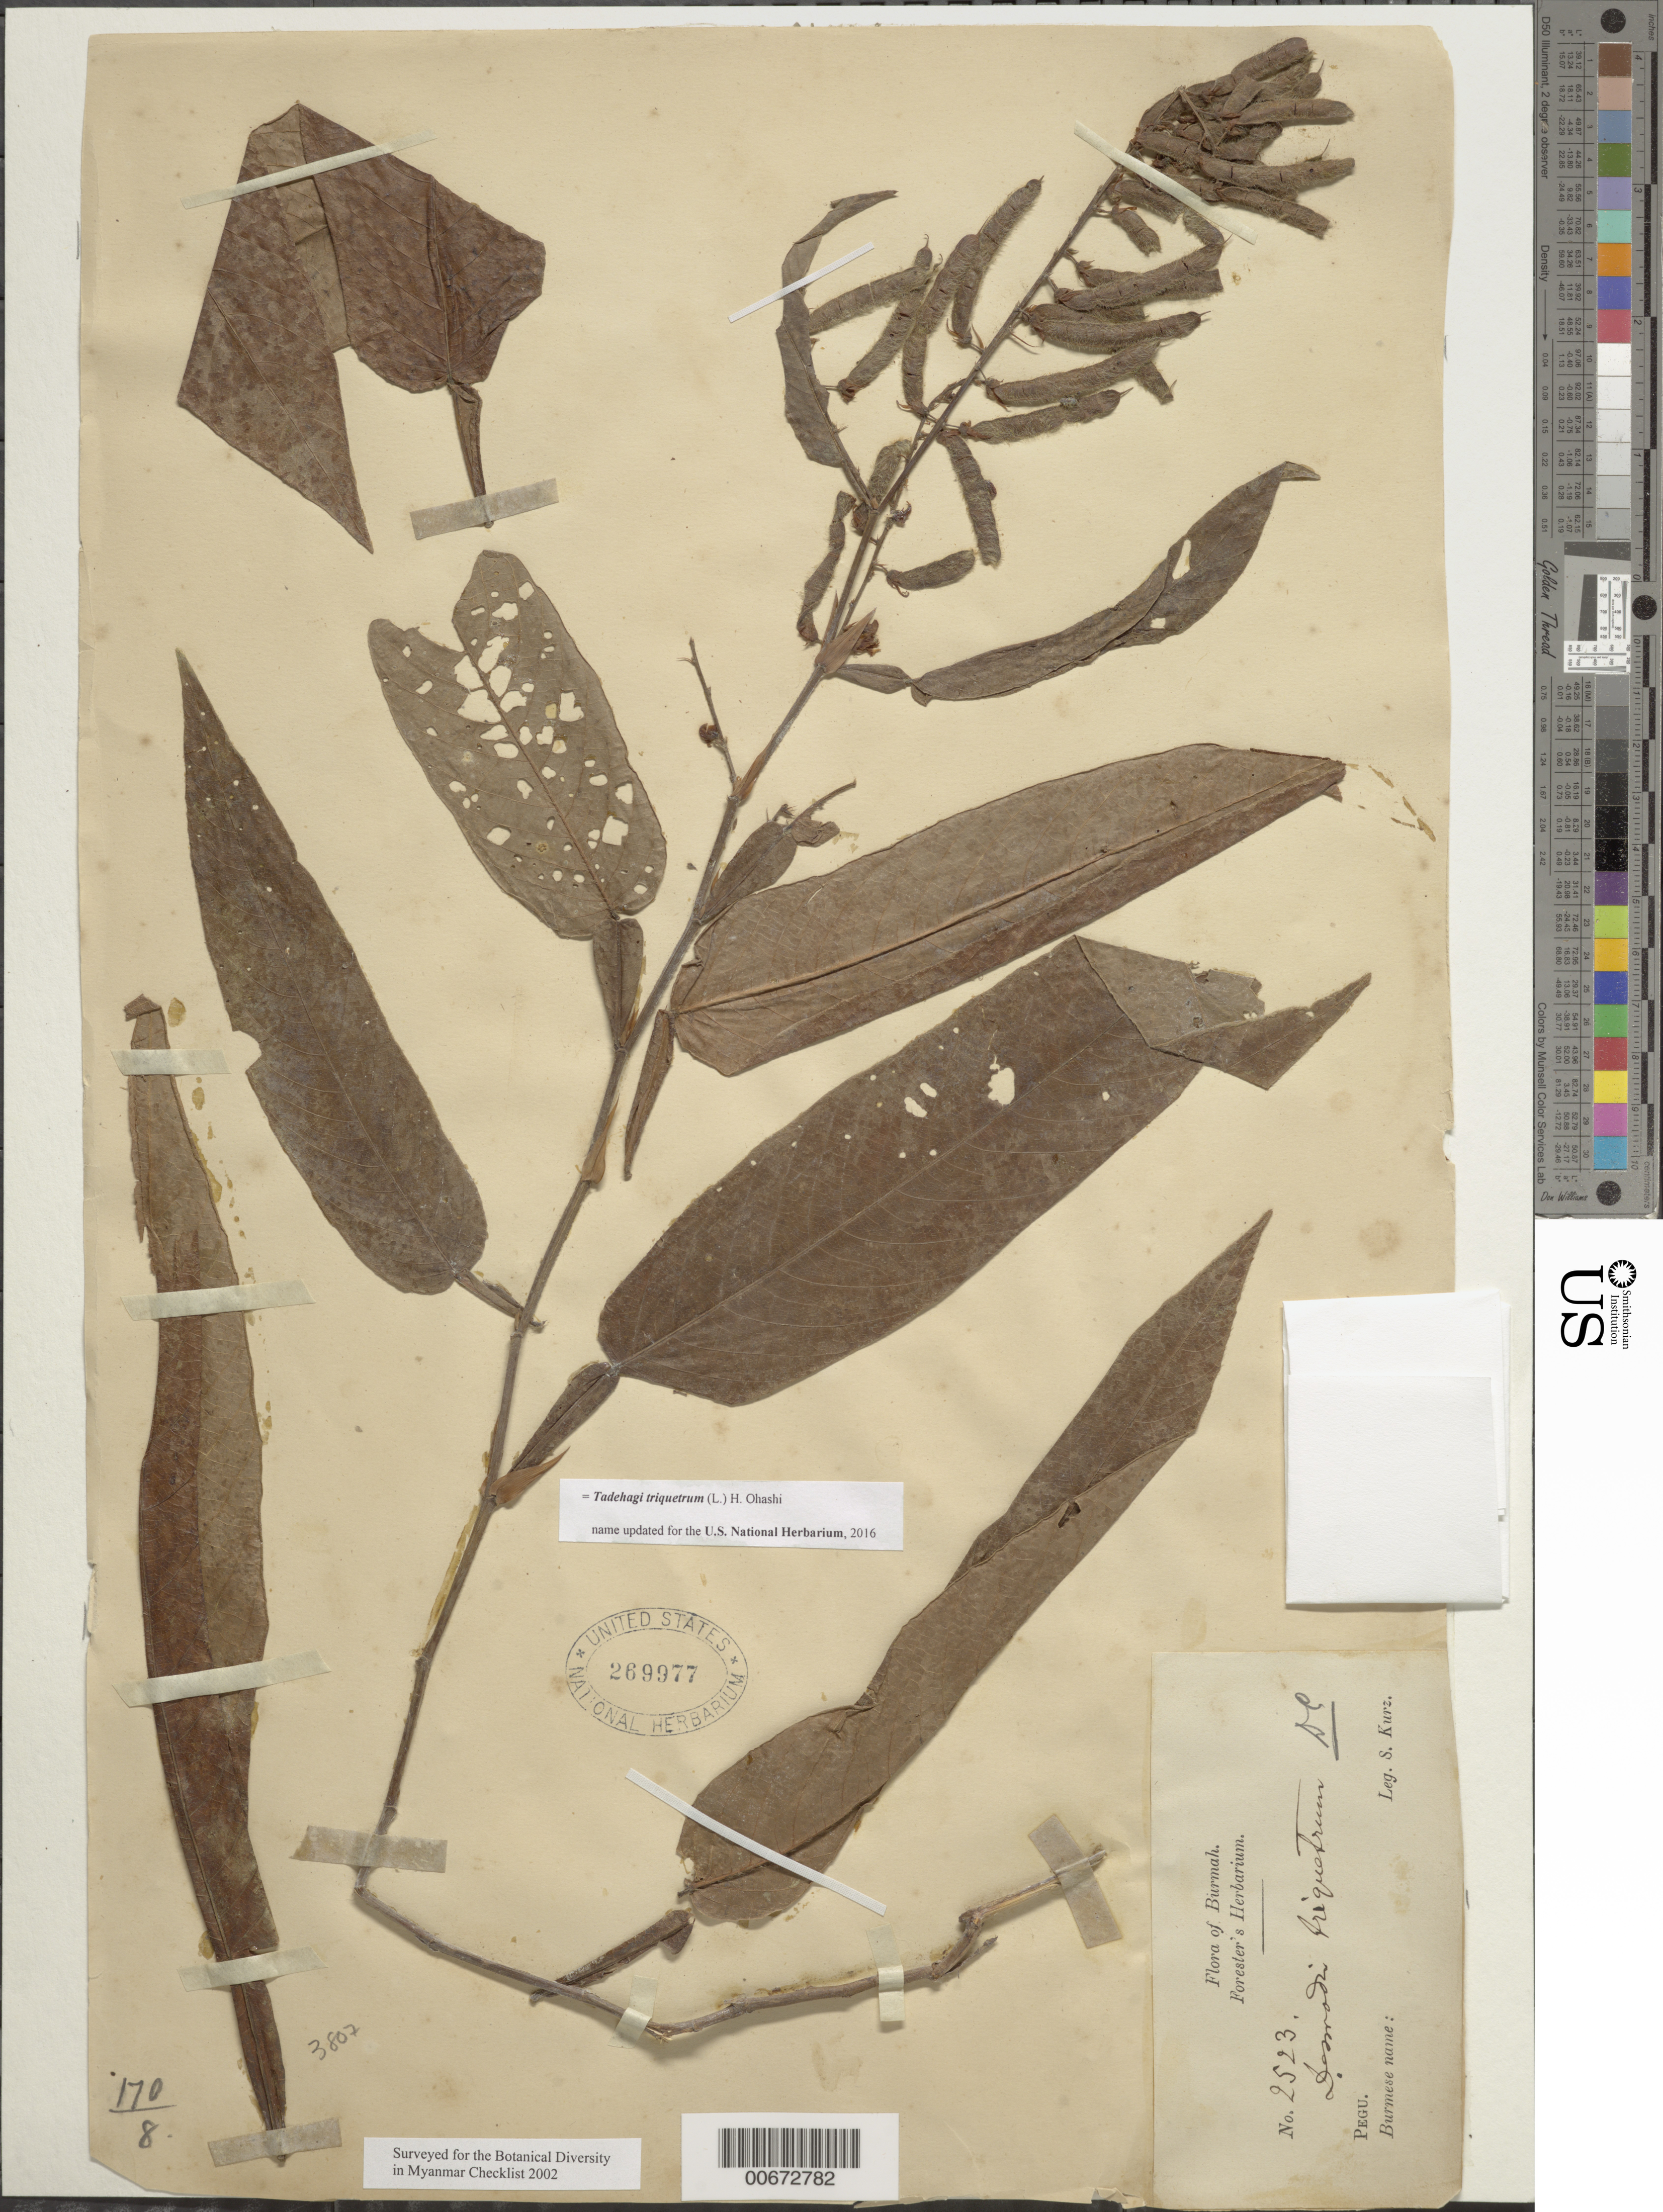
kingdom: Plantae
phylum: Tracheophyta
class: Magnoliopsida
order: Fabales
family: Fabaceae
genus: Tadehagi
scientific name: Tadehagi triquetrum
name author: (L.) H. Ohashi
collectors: S. Kurz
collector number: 2523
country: Myanmar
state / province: Bago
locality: Pegu..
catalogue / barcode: US 269977